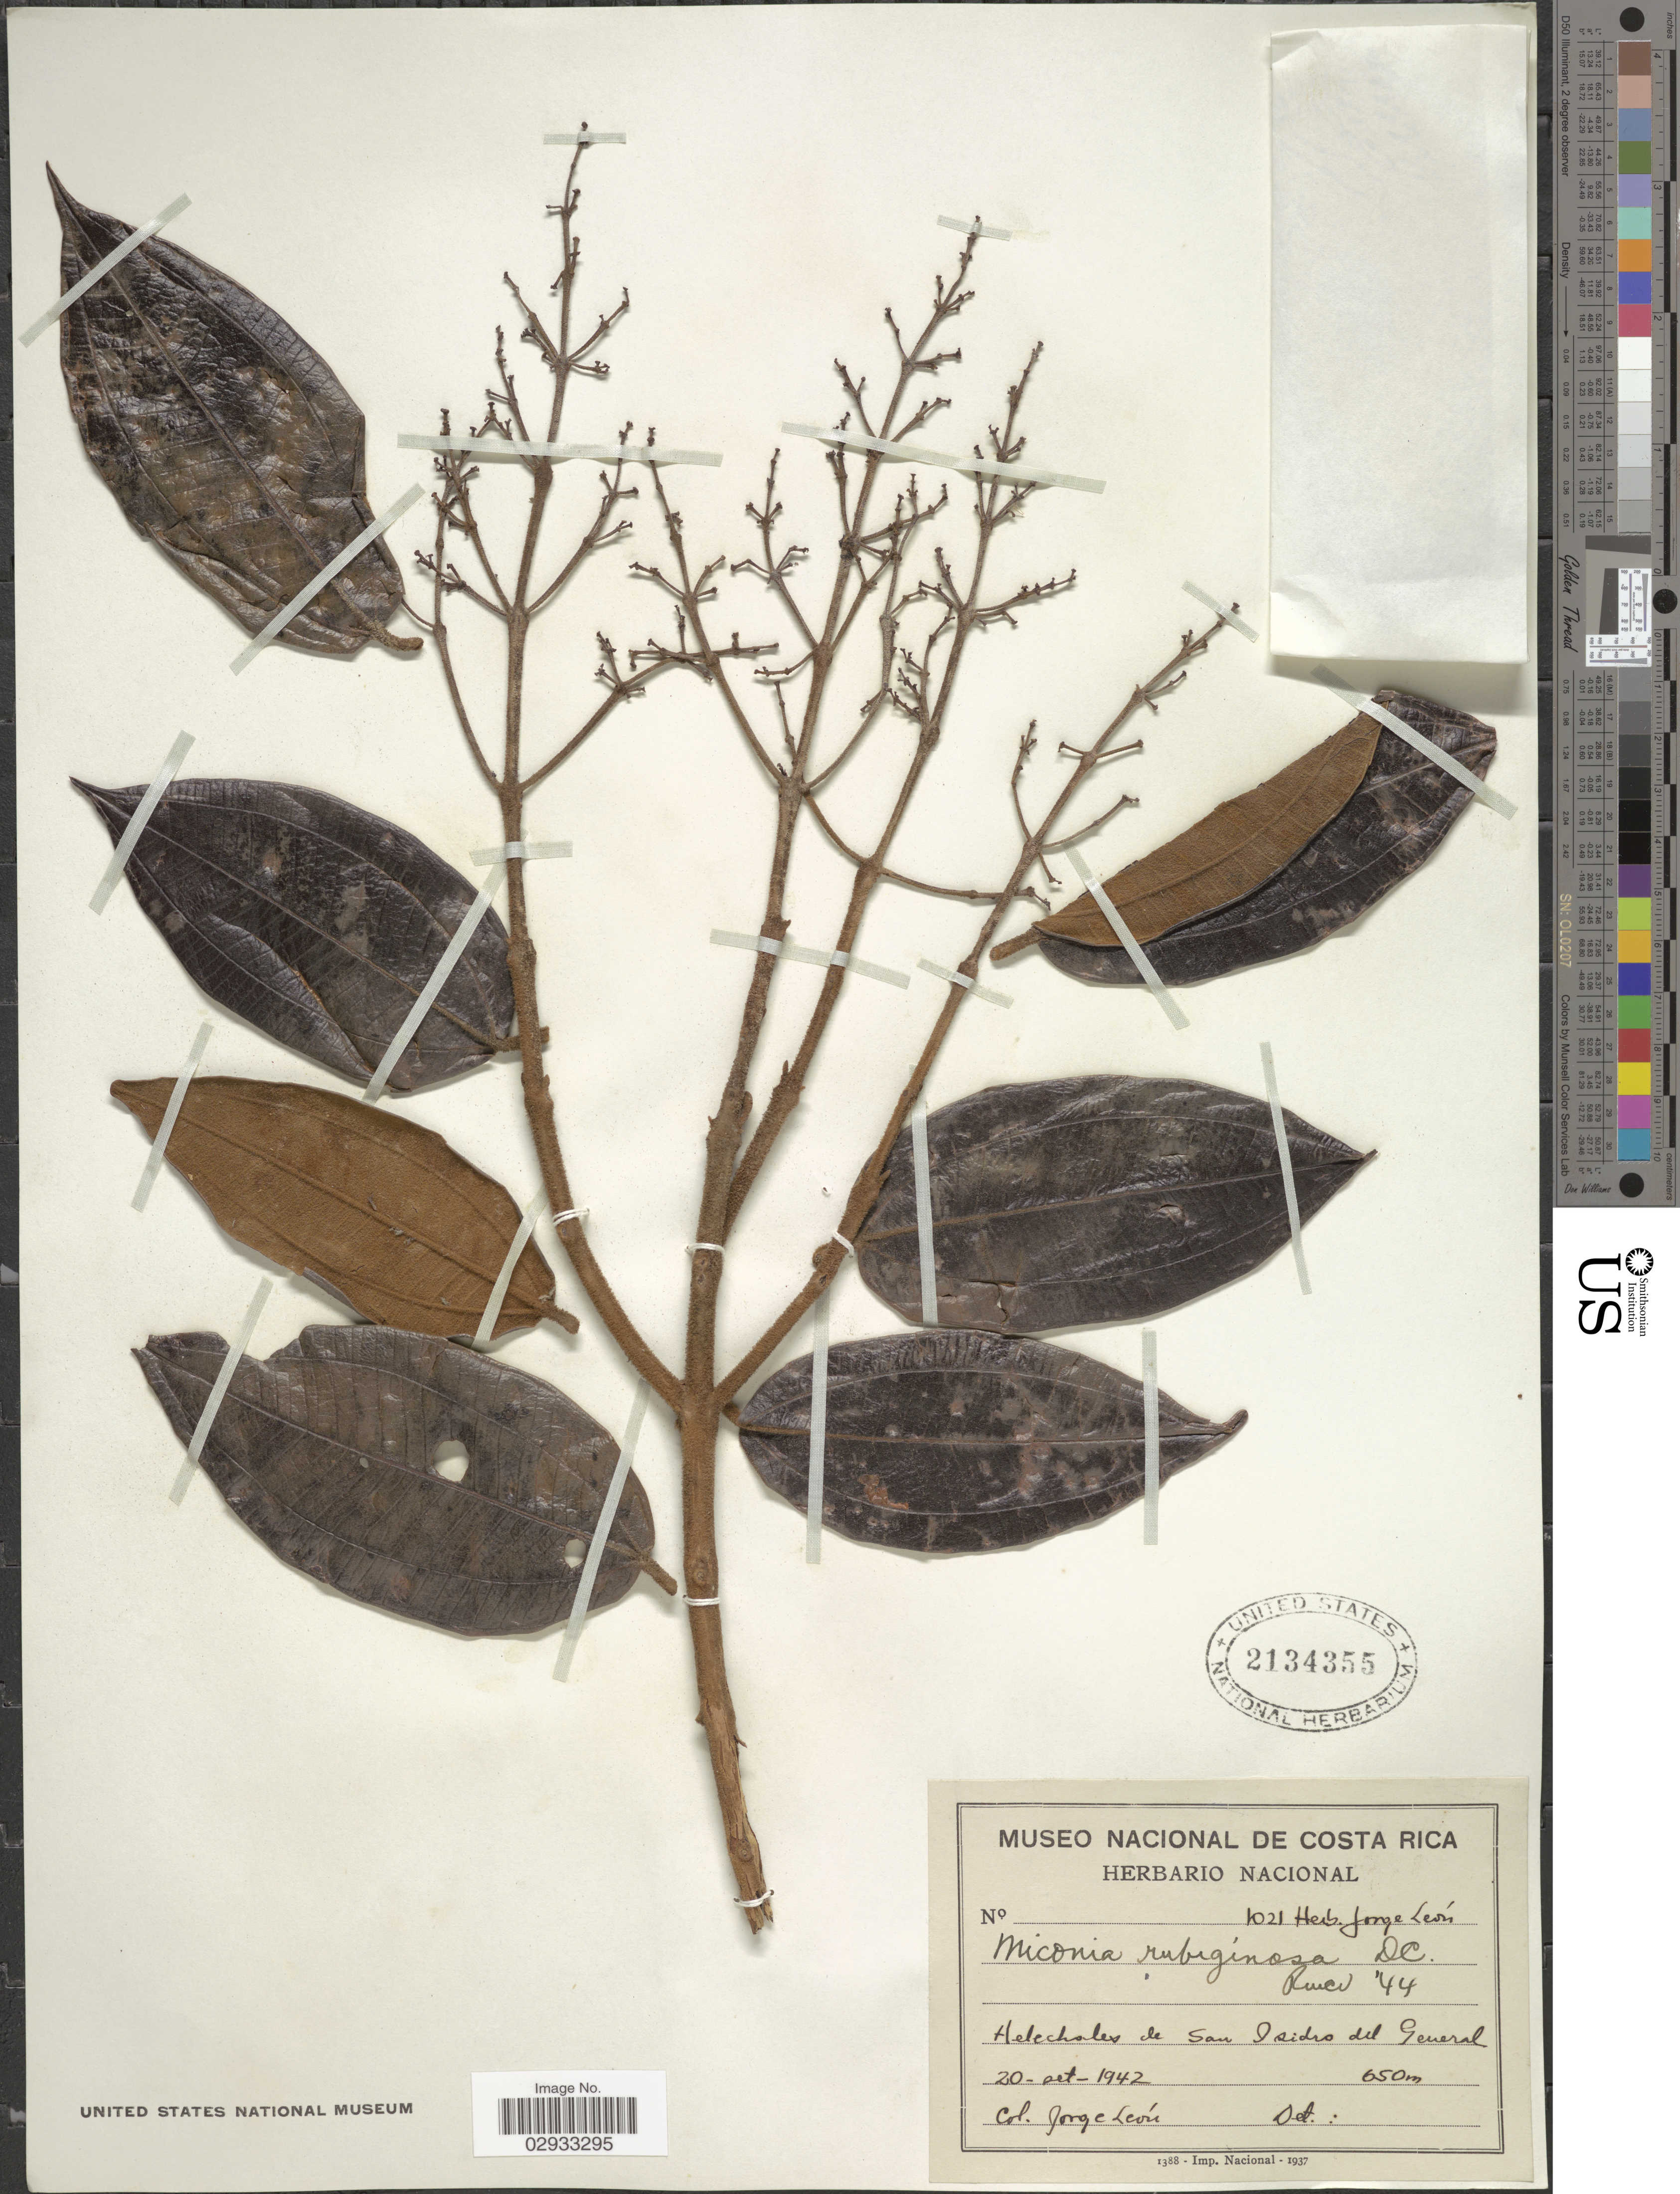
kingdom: Plantae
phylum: Tracheophyta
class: Magnoliopsida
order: Myrtales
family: Melastomataceae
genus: Miconia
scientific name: Miconia rubiginosa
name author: (Bonpl.) DC.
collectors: J. León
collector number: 1021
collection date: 1942-09-20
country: Costa Rica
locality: Helechales de San Isidro del General.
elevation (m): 650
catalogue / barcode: US 2134355